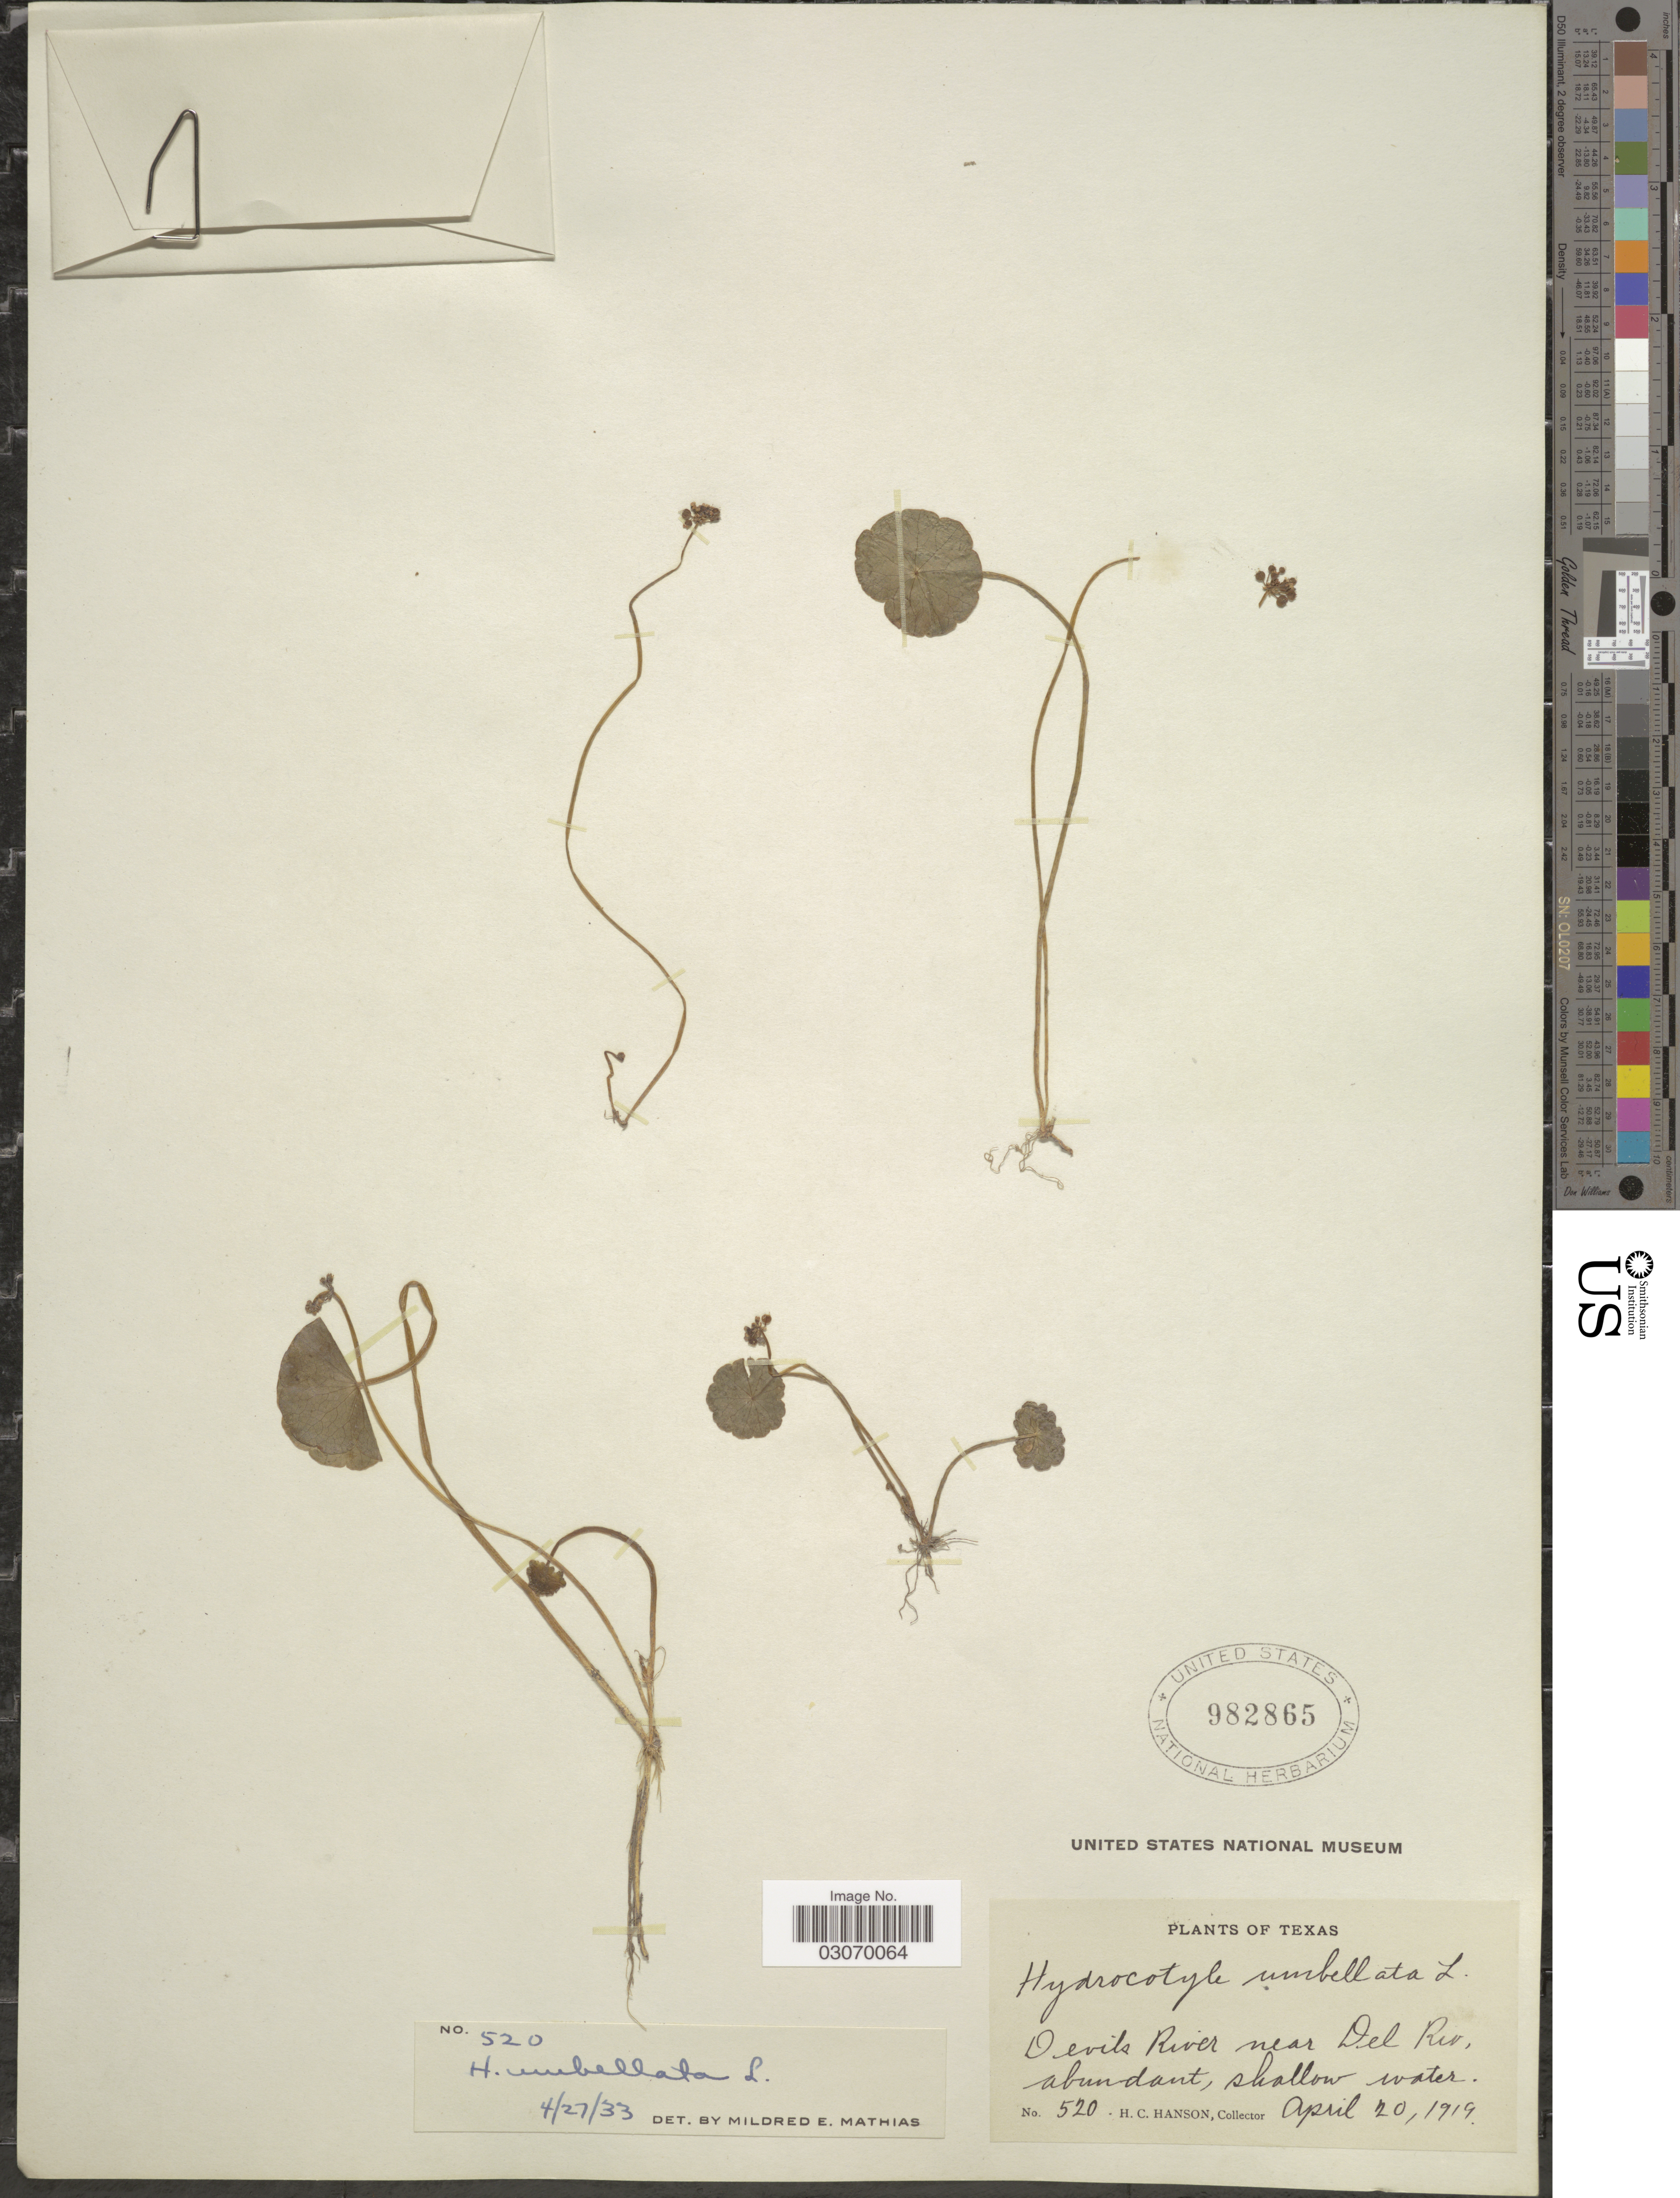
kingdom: Plantae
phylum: Tracheophyta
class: Magnoliopsida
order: Apiales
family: Araliaceae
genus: Hydrocotyle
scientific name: Hydrocotyle umbellata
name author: L.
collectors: H. Hanson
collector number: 520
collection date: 1919-04-20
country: United States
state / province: Texas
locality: Devils River near Del Riv.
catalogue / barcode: US 982865